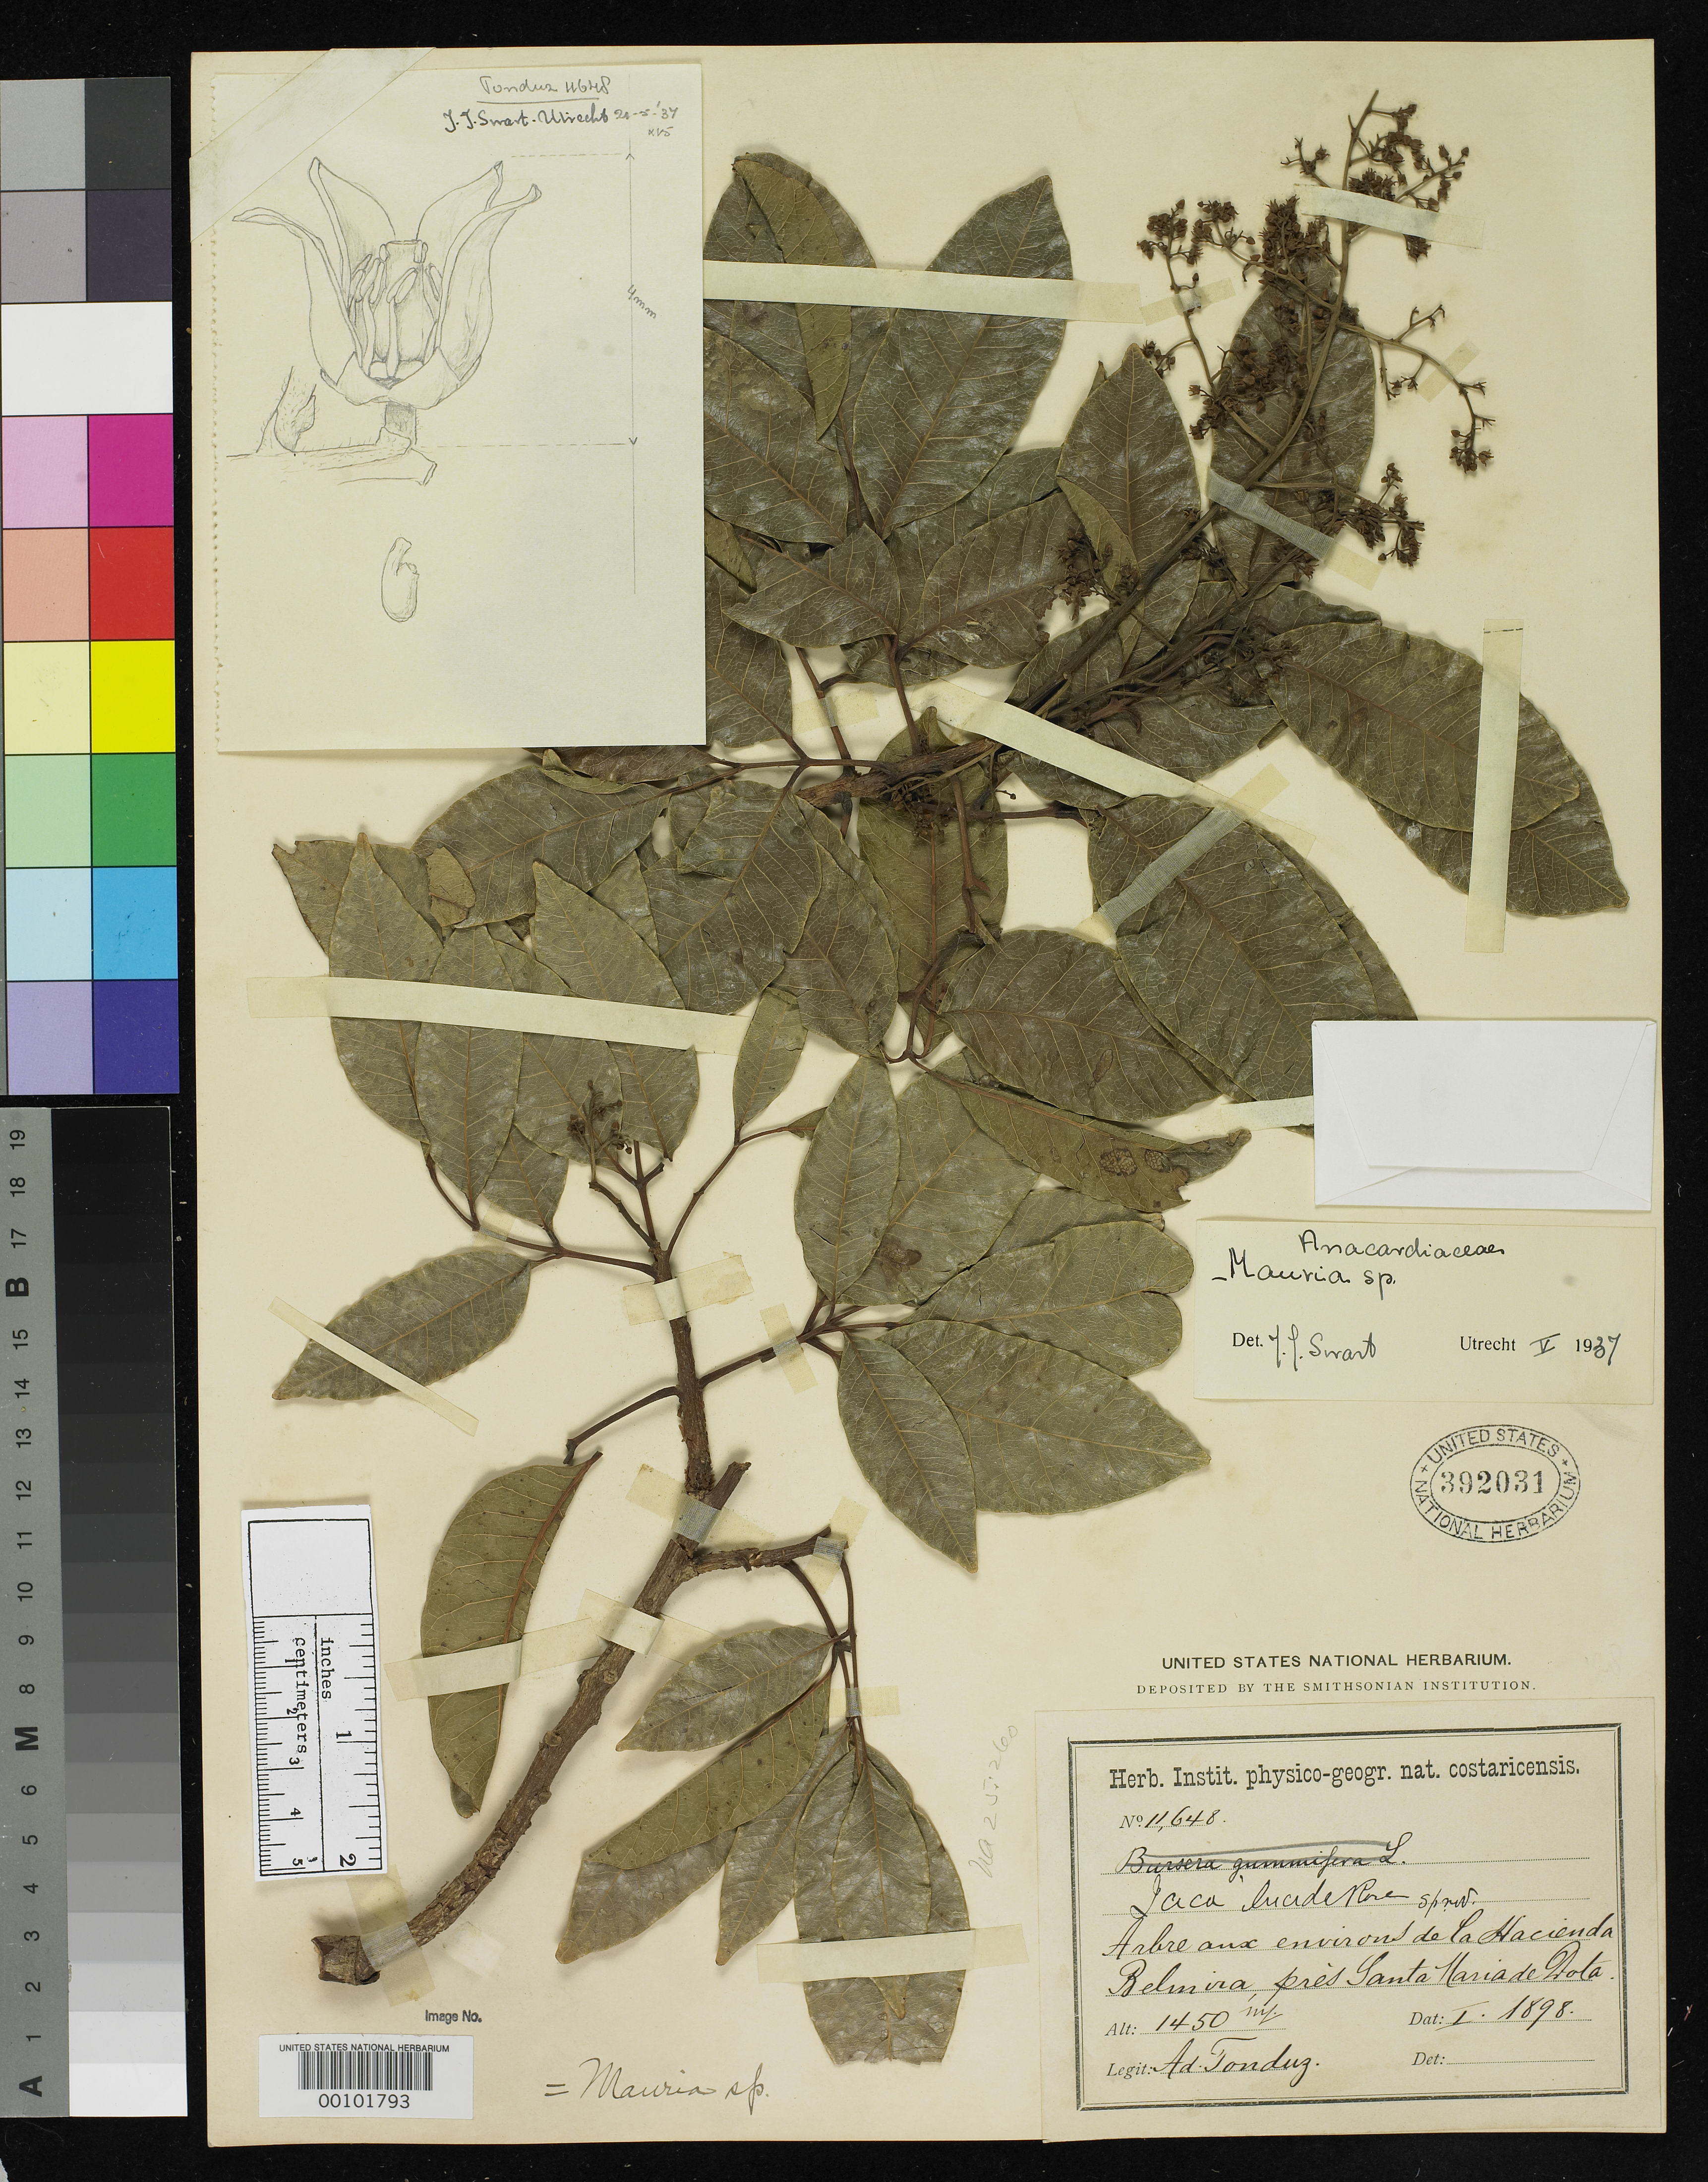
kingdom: Plantae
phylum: Tracheophyta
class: Magnoliopsida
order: Sapindales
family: Burseraceae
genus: Icica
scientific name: Icica lucida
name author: Rose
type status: Holotype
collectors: A. Tonduz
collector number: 11648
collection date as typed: Jan 1918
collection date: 1918-01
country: Costa Rica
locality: Belmira, near Santa Maria de Dota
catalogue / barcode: US 392031